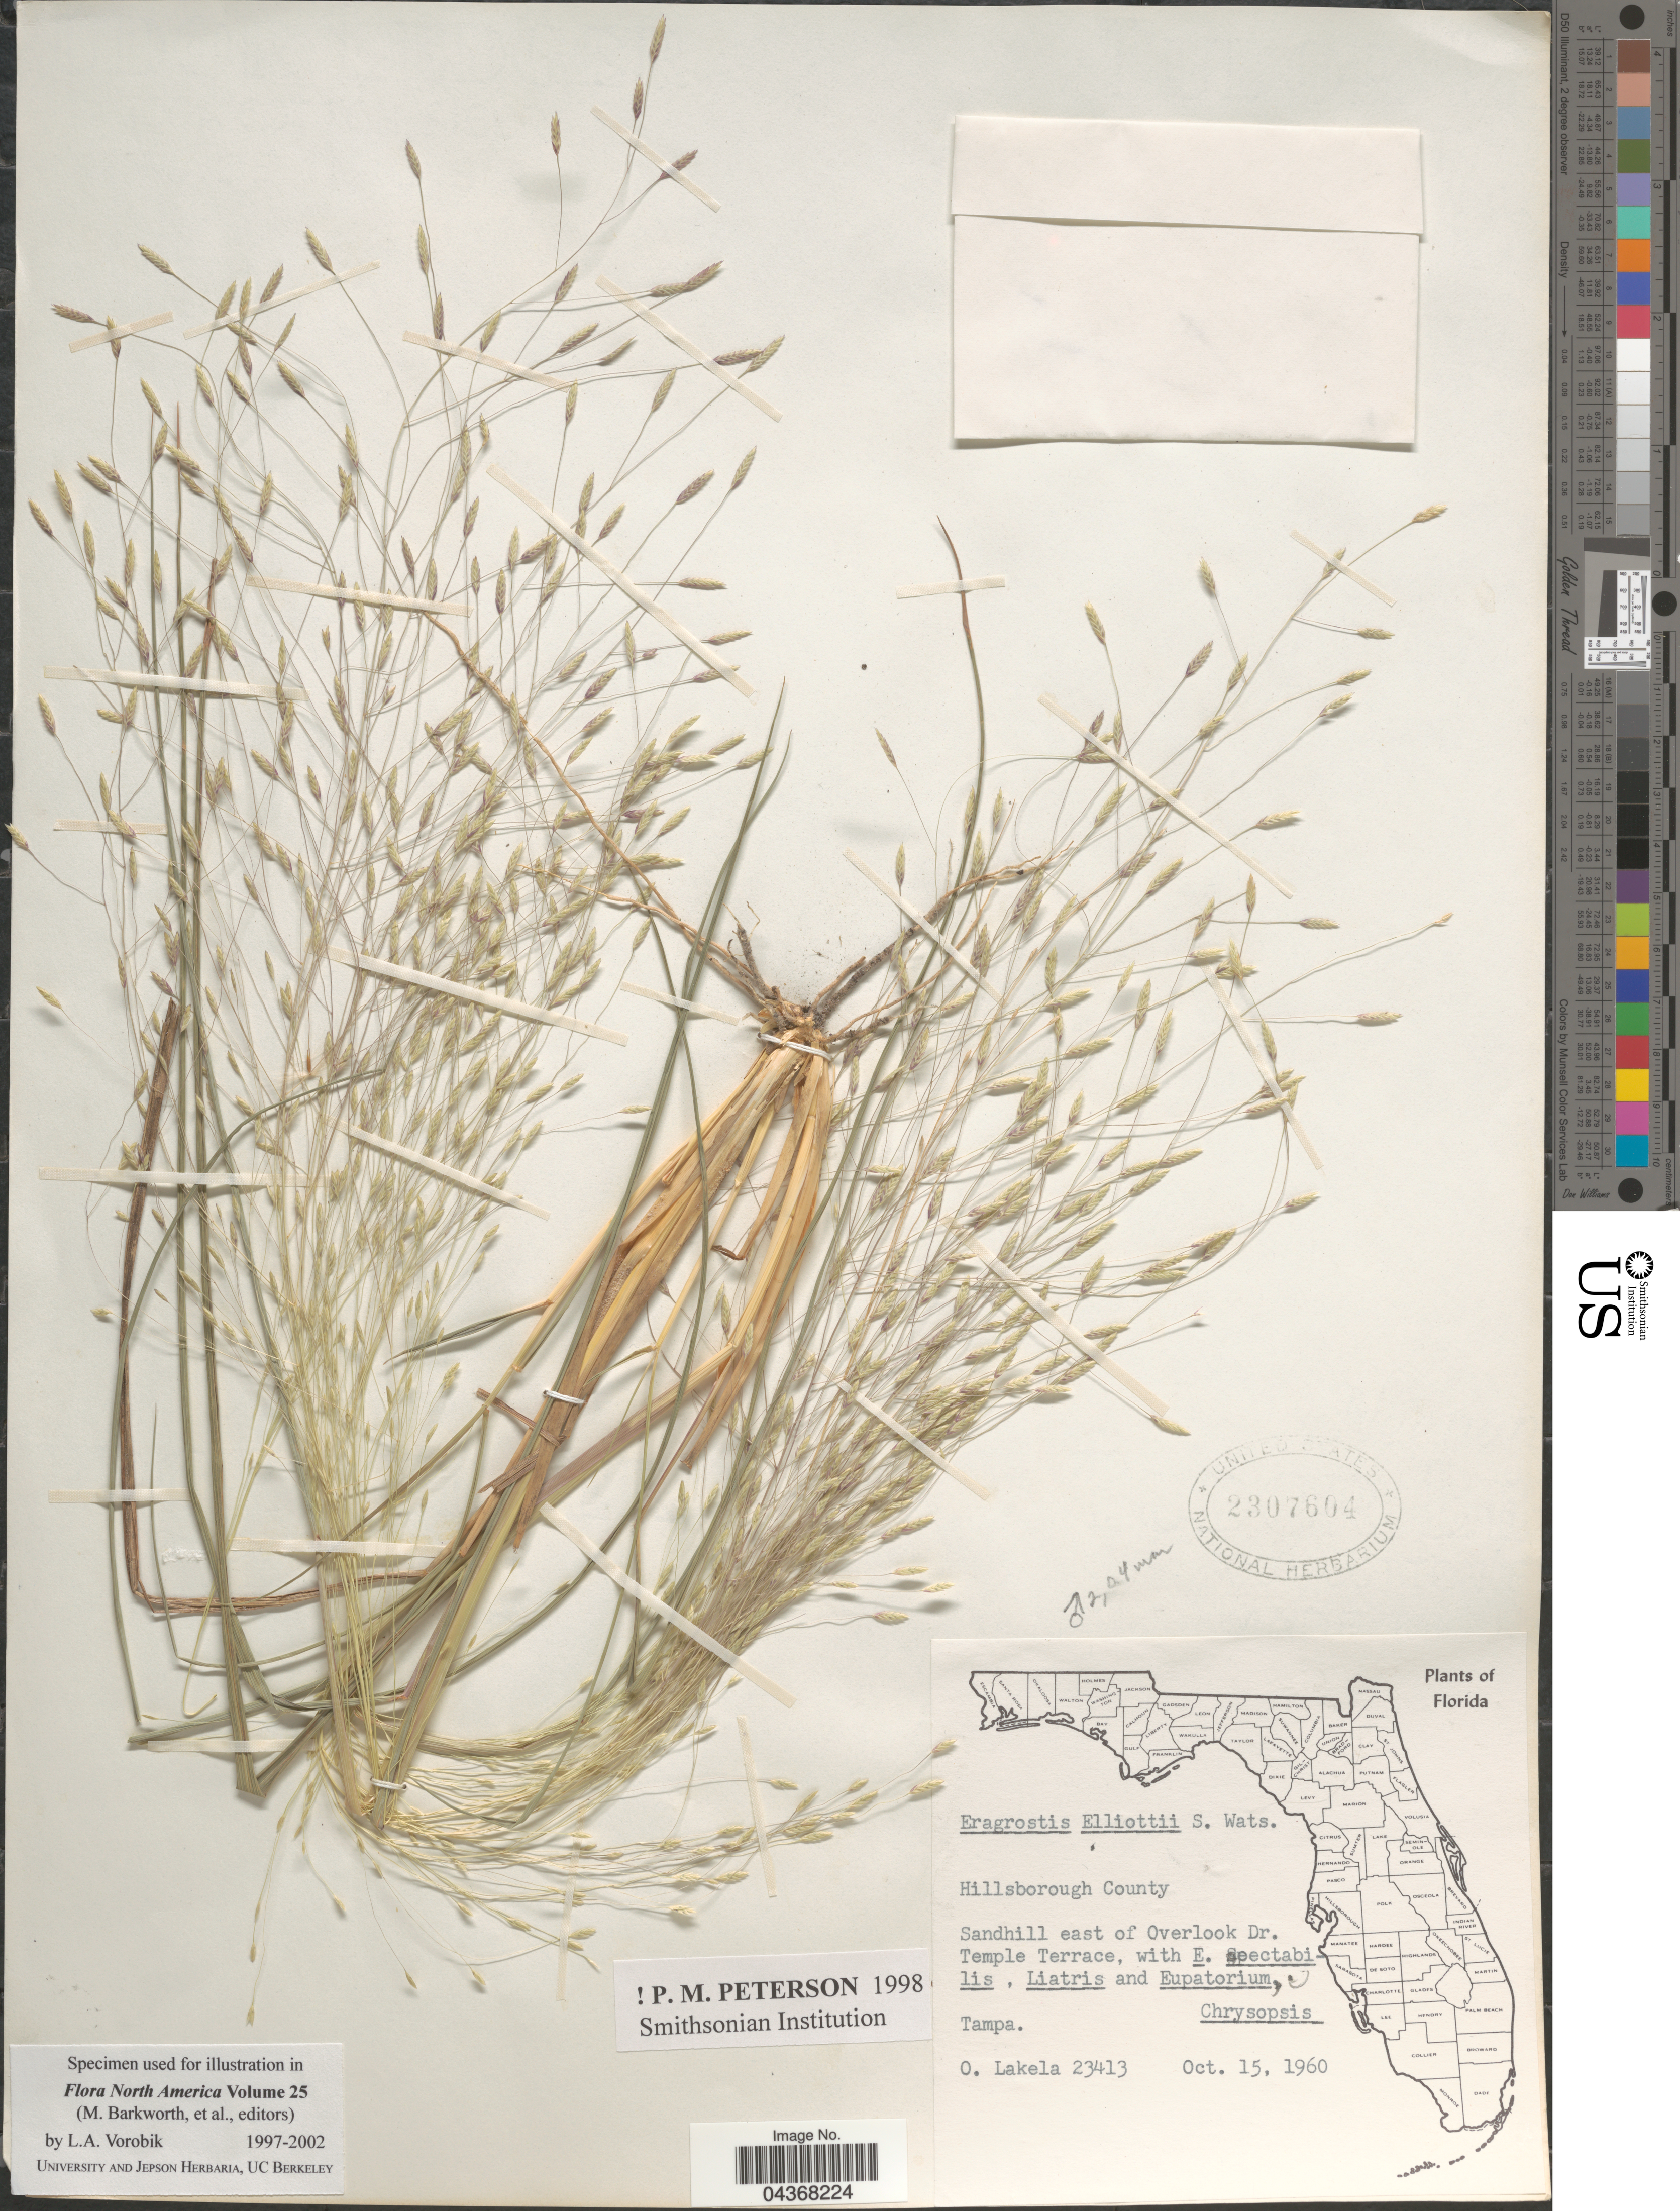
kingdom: Plantae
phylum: Tracheophyta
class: Liliopsida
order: Poales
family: Poaceae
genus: Eragrostis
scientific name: Eragrostis elliottii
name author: S. Watson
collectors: O. Lakela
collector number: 23413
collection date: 1960-10-15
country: United States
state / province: Florida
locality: Hillsborough County. Sandhill east of Overlook Dr. Temple Terrace.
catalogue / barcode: US 2307604